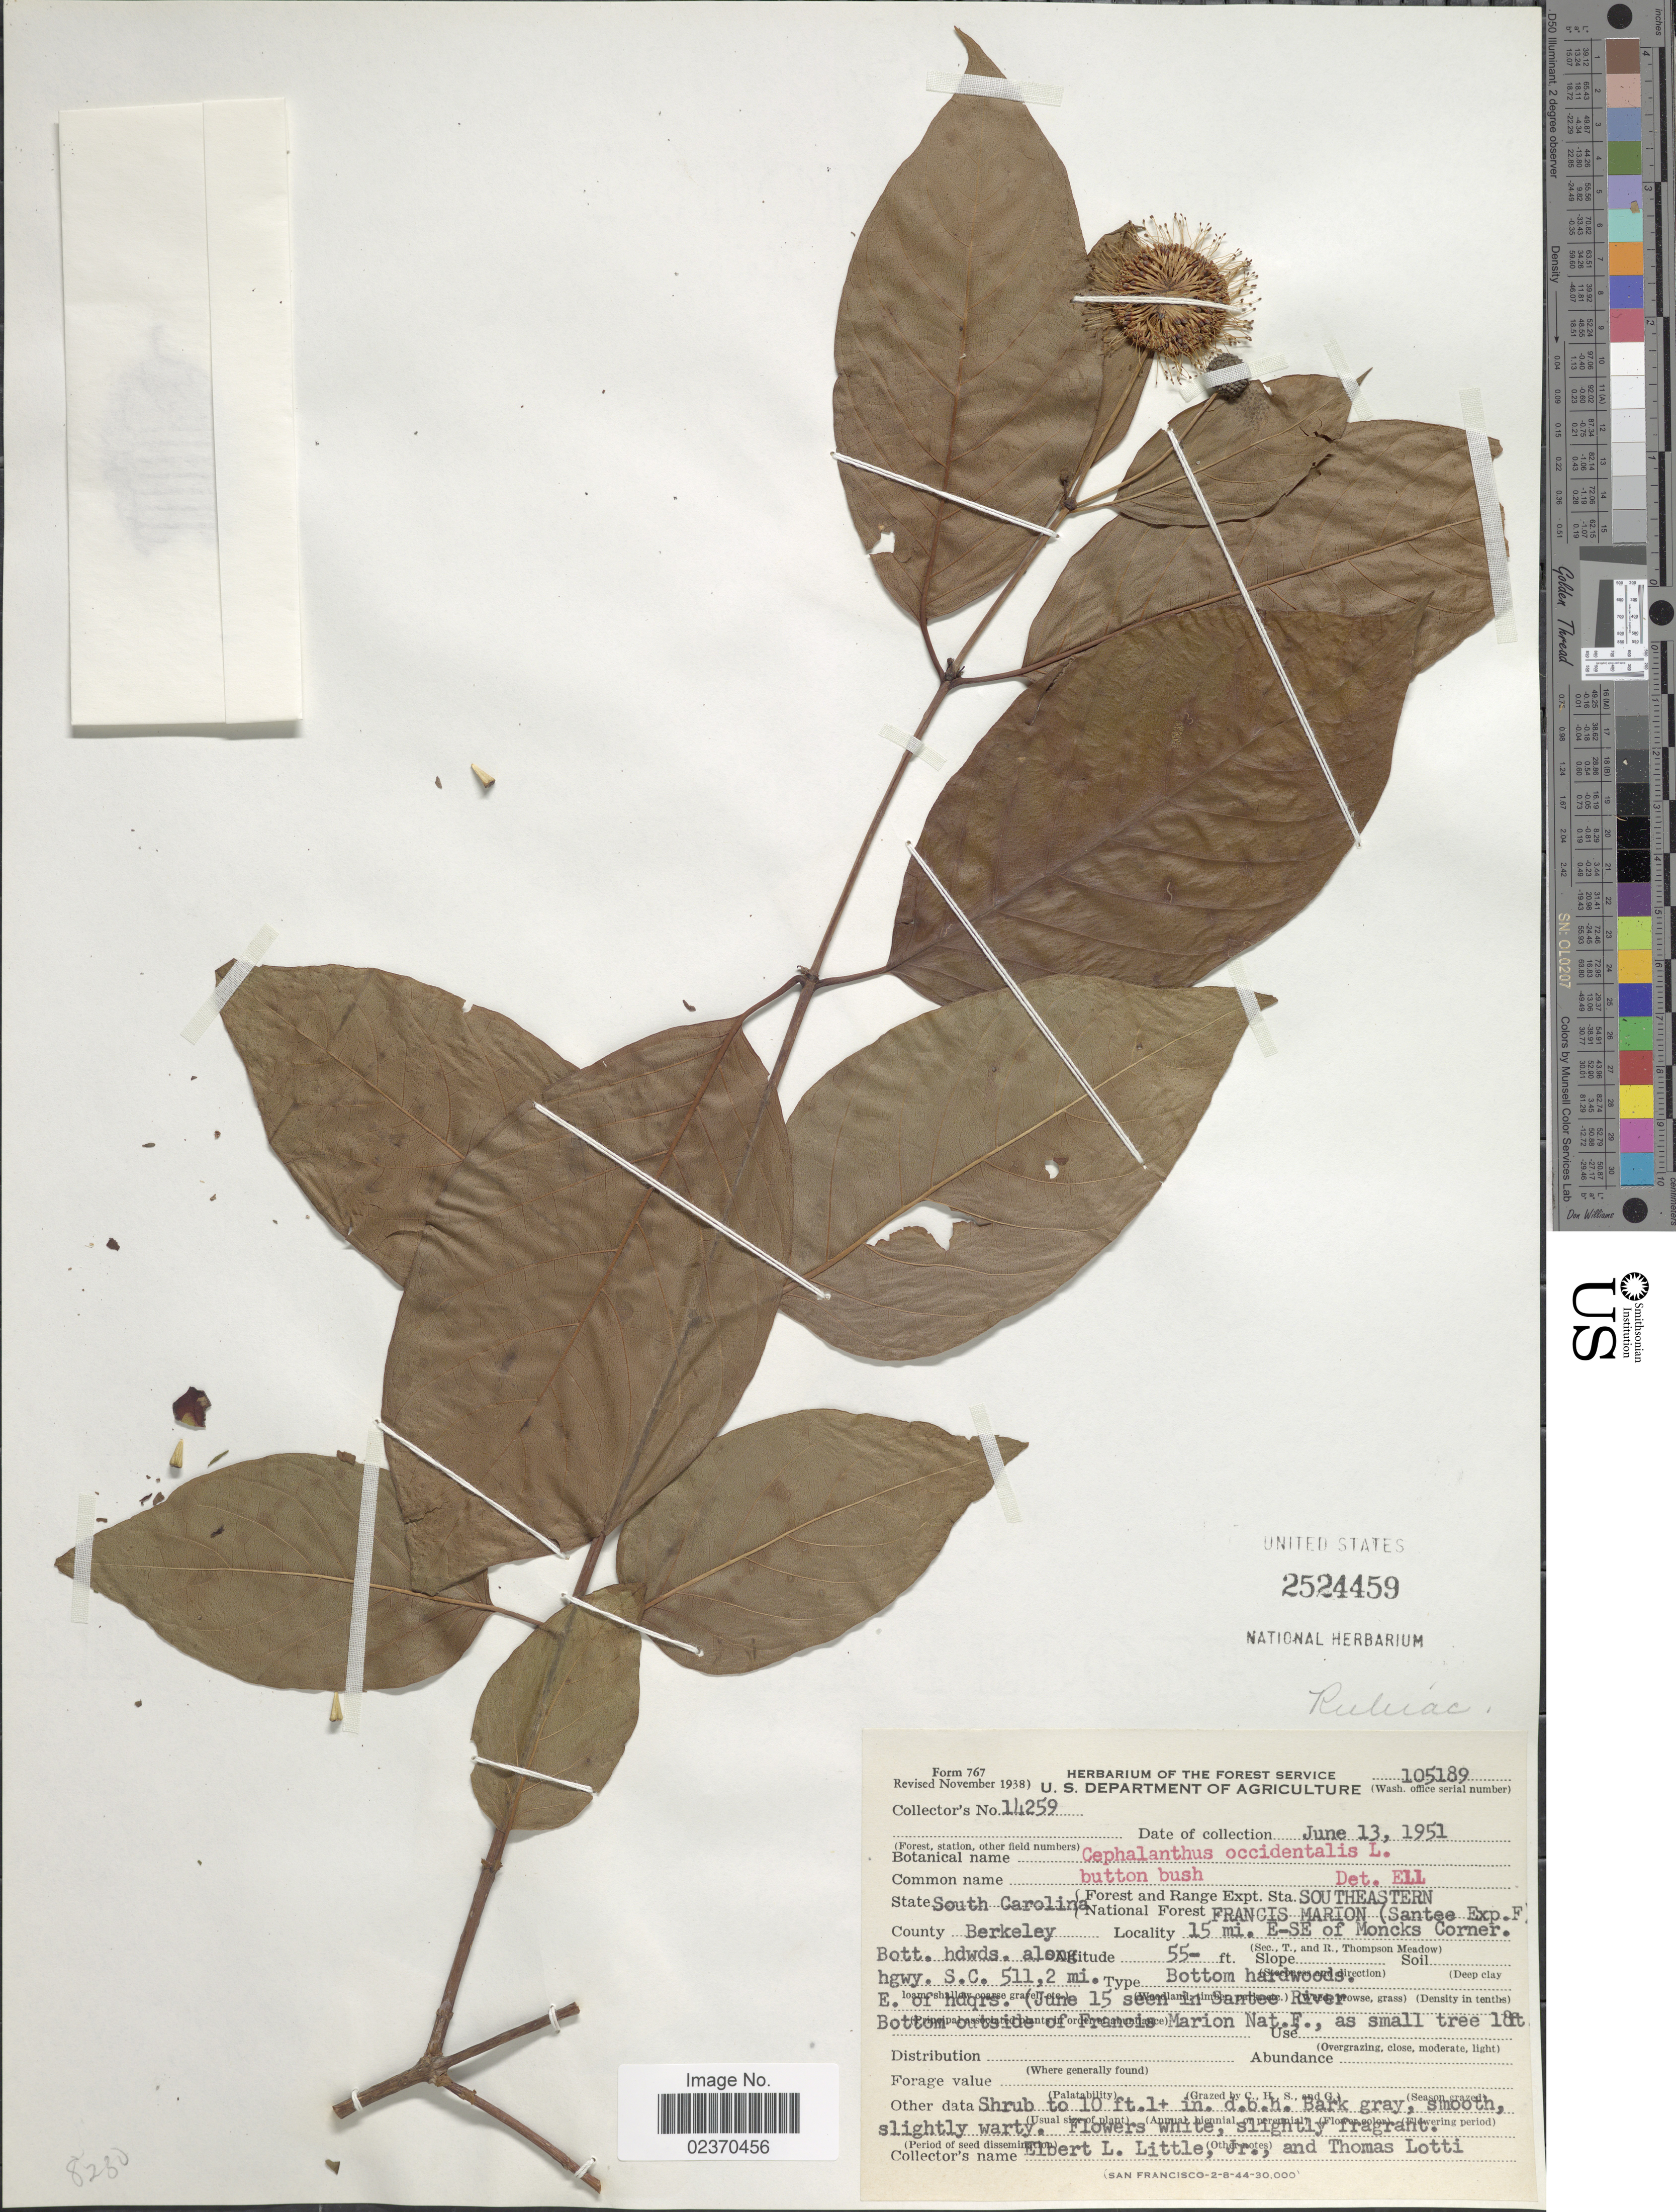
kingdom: Plantae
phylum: Tracheophyta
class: Magnoliopsida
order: Gentianales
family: Rubiaceae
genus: Cephalanthus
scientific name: Cephalanthus occidentalis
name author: L.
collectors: E. L. Little & T. Lotti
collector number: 14259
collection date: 1951-06-13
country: United States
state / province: South Carolina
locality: Southeastern Francis Marion ( Santee Exp. F), County Berkeley, 15 mi. E-SE of Moncks Corner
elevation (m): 17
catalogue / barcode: US 2524459